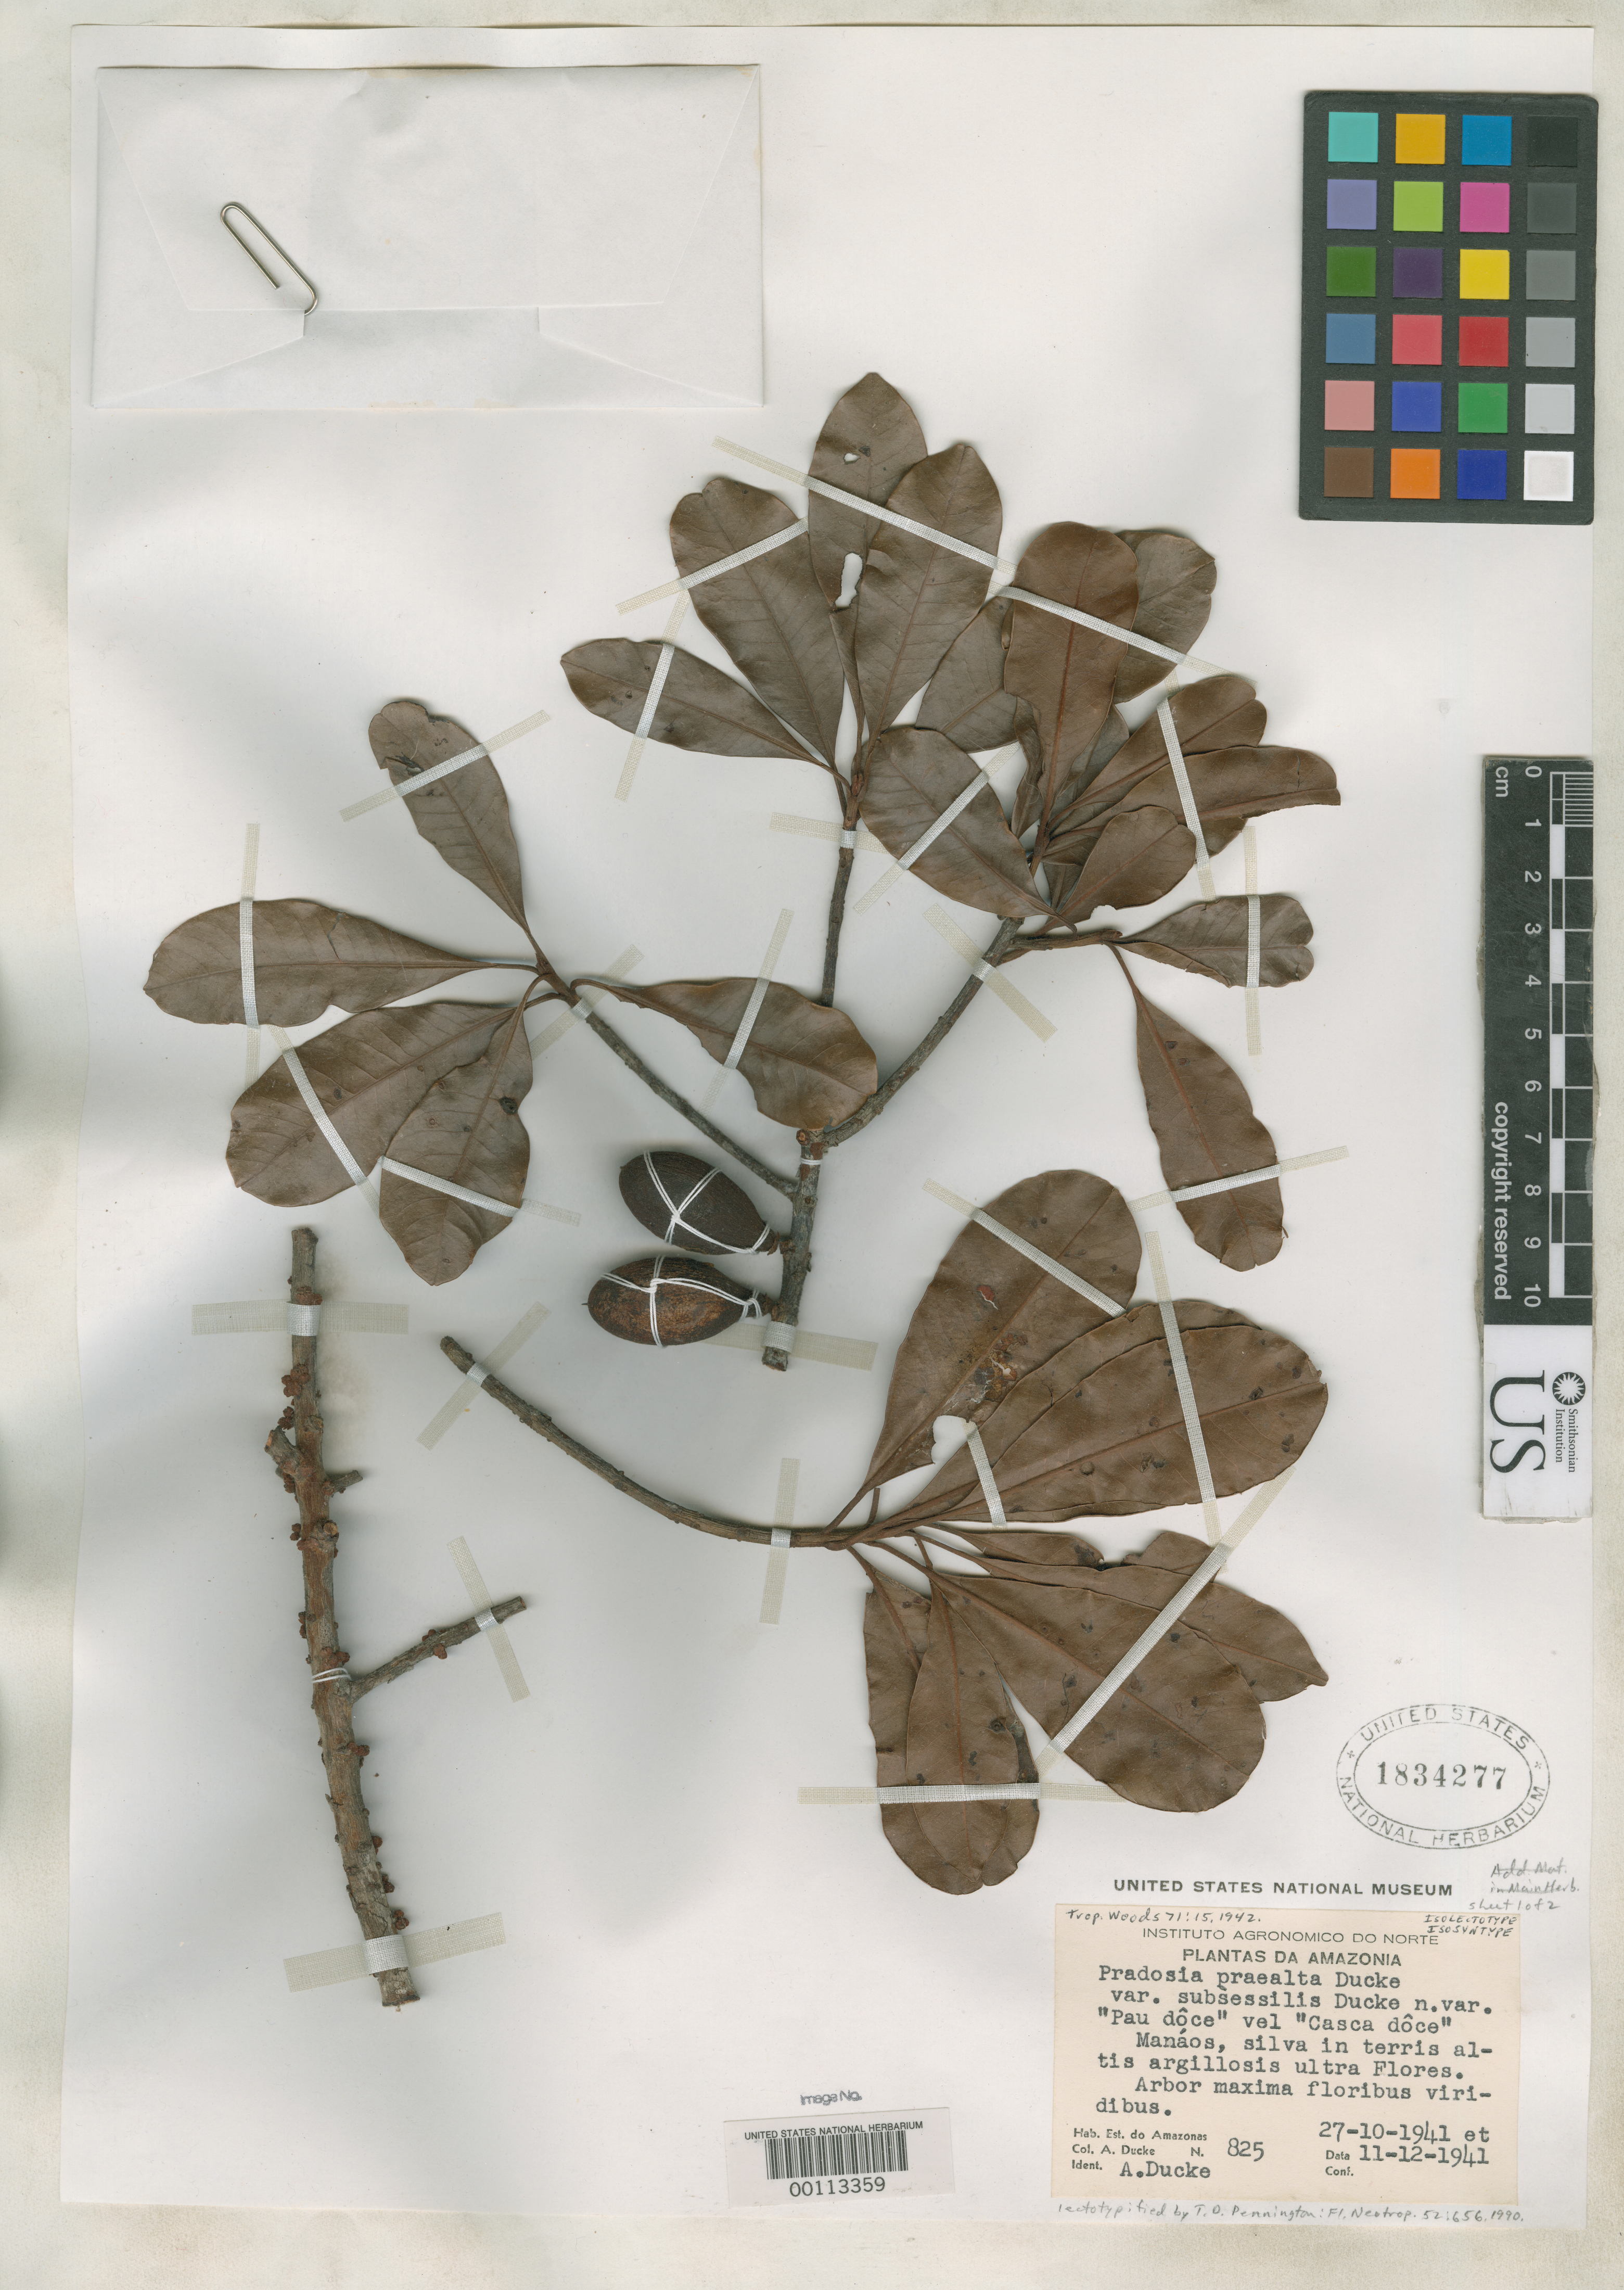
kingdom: Plantae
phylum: Tracheophyta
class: Magnoliopsida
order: Ericales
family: Sapotaceae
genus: Pradosia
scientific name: Pradosia praealta var. subsessilis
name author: Ducke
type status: Isolectotype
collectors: A. Ducke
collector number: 825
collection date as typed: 27 Oct 1941 and 11 Dec 1941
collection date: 1941-10-27,1941-12-11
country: Brazil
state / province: Amazonas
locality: Manaos.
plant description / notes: Lectotypified on flowering collections (Oct. 1941); fruiting collections (Dec. 1941) are syntypes.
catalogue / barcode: US 1834277